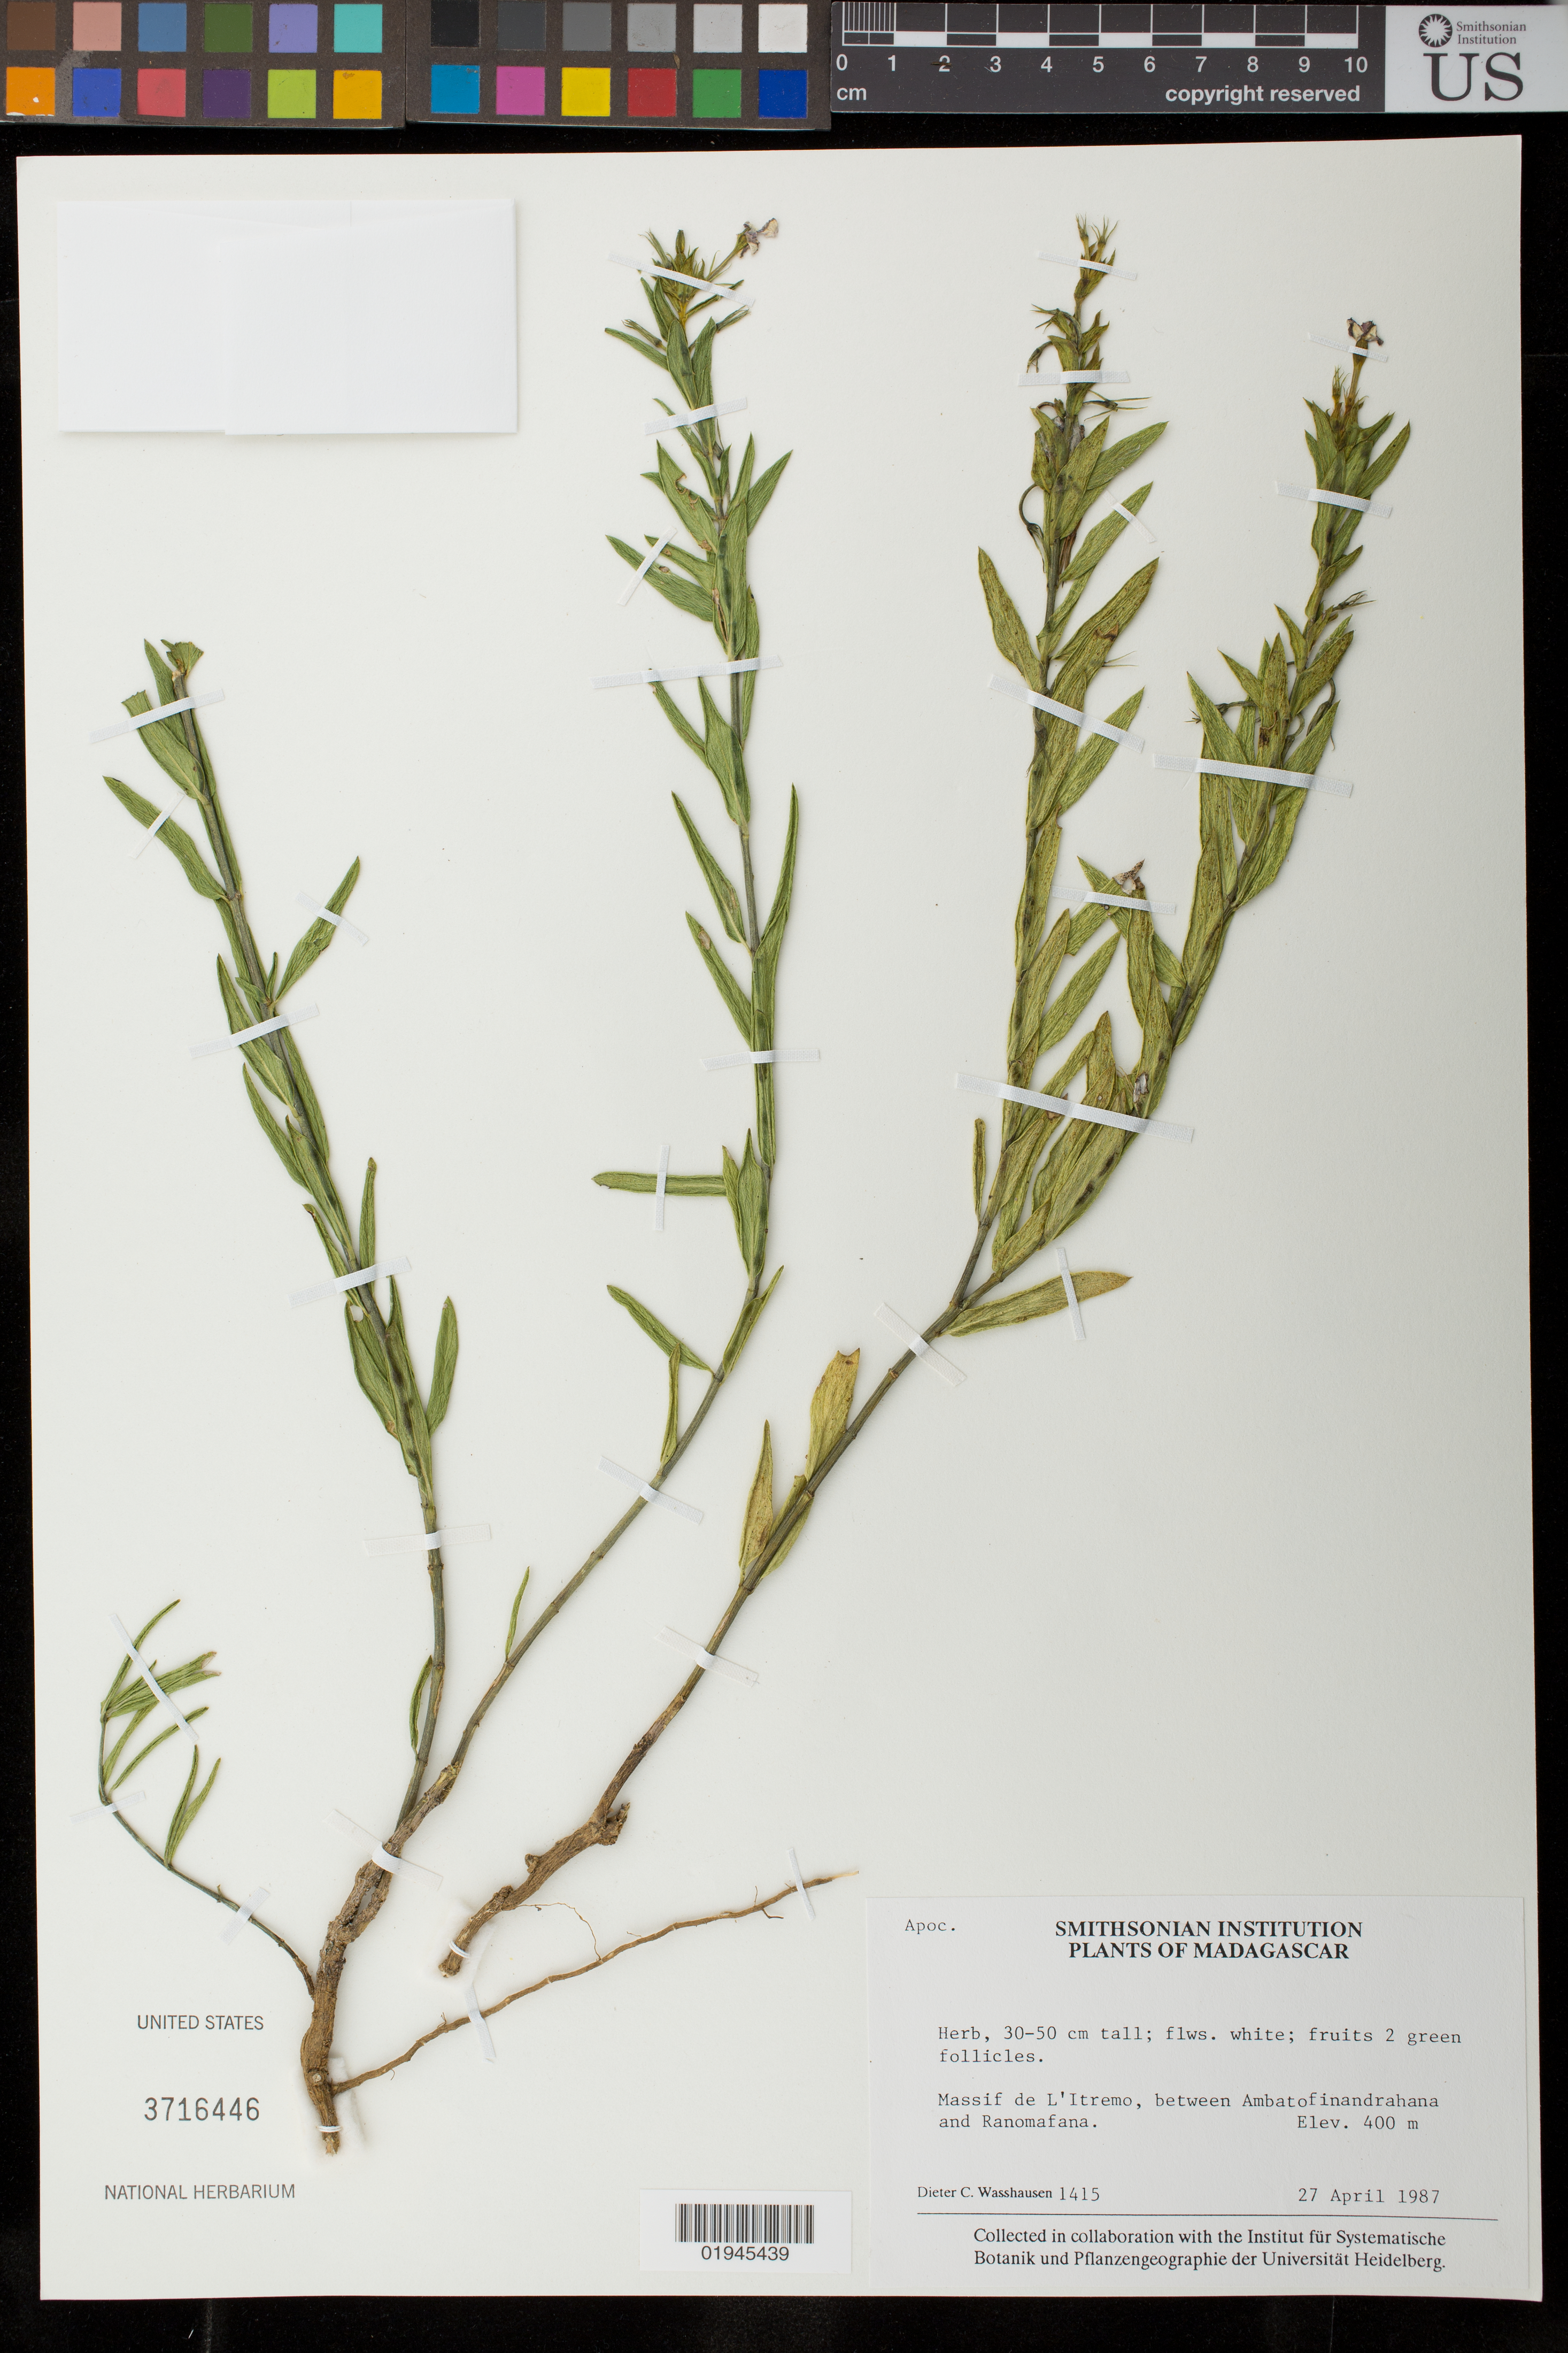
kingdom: Plantae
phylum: Tracheophyta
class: Magnoliopsida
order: Gentianales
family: Apocynaceae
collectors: D. C. Wasshausen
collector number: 1415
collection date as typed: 27 Apr 1987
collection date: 1987-04-27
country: Madagascar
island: Madagascar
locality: Massif de L'Itremo, between Ambatofinandrahana and Ranomafana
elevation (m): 400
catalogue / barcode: US 3716446